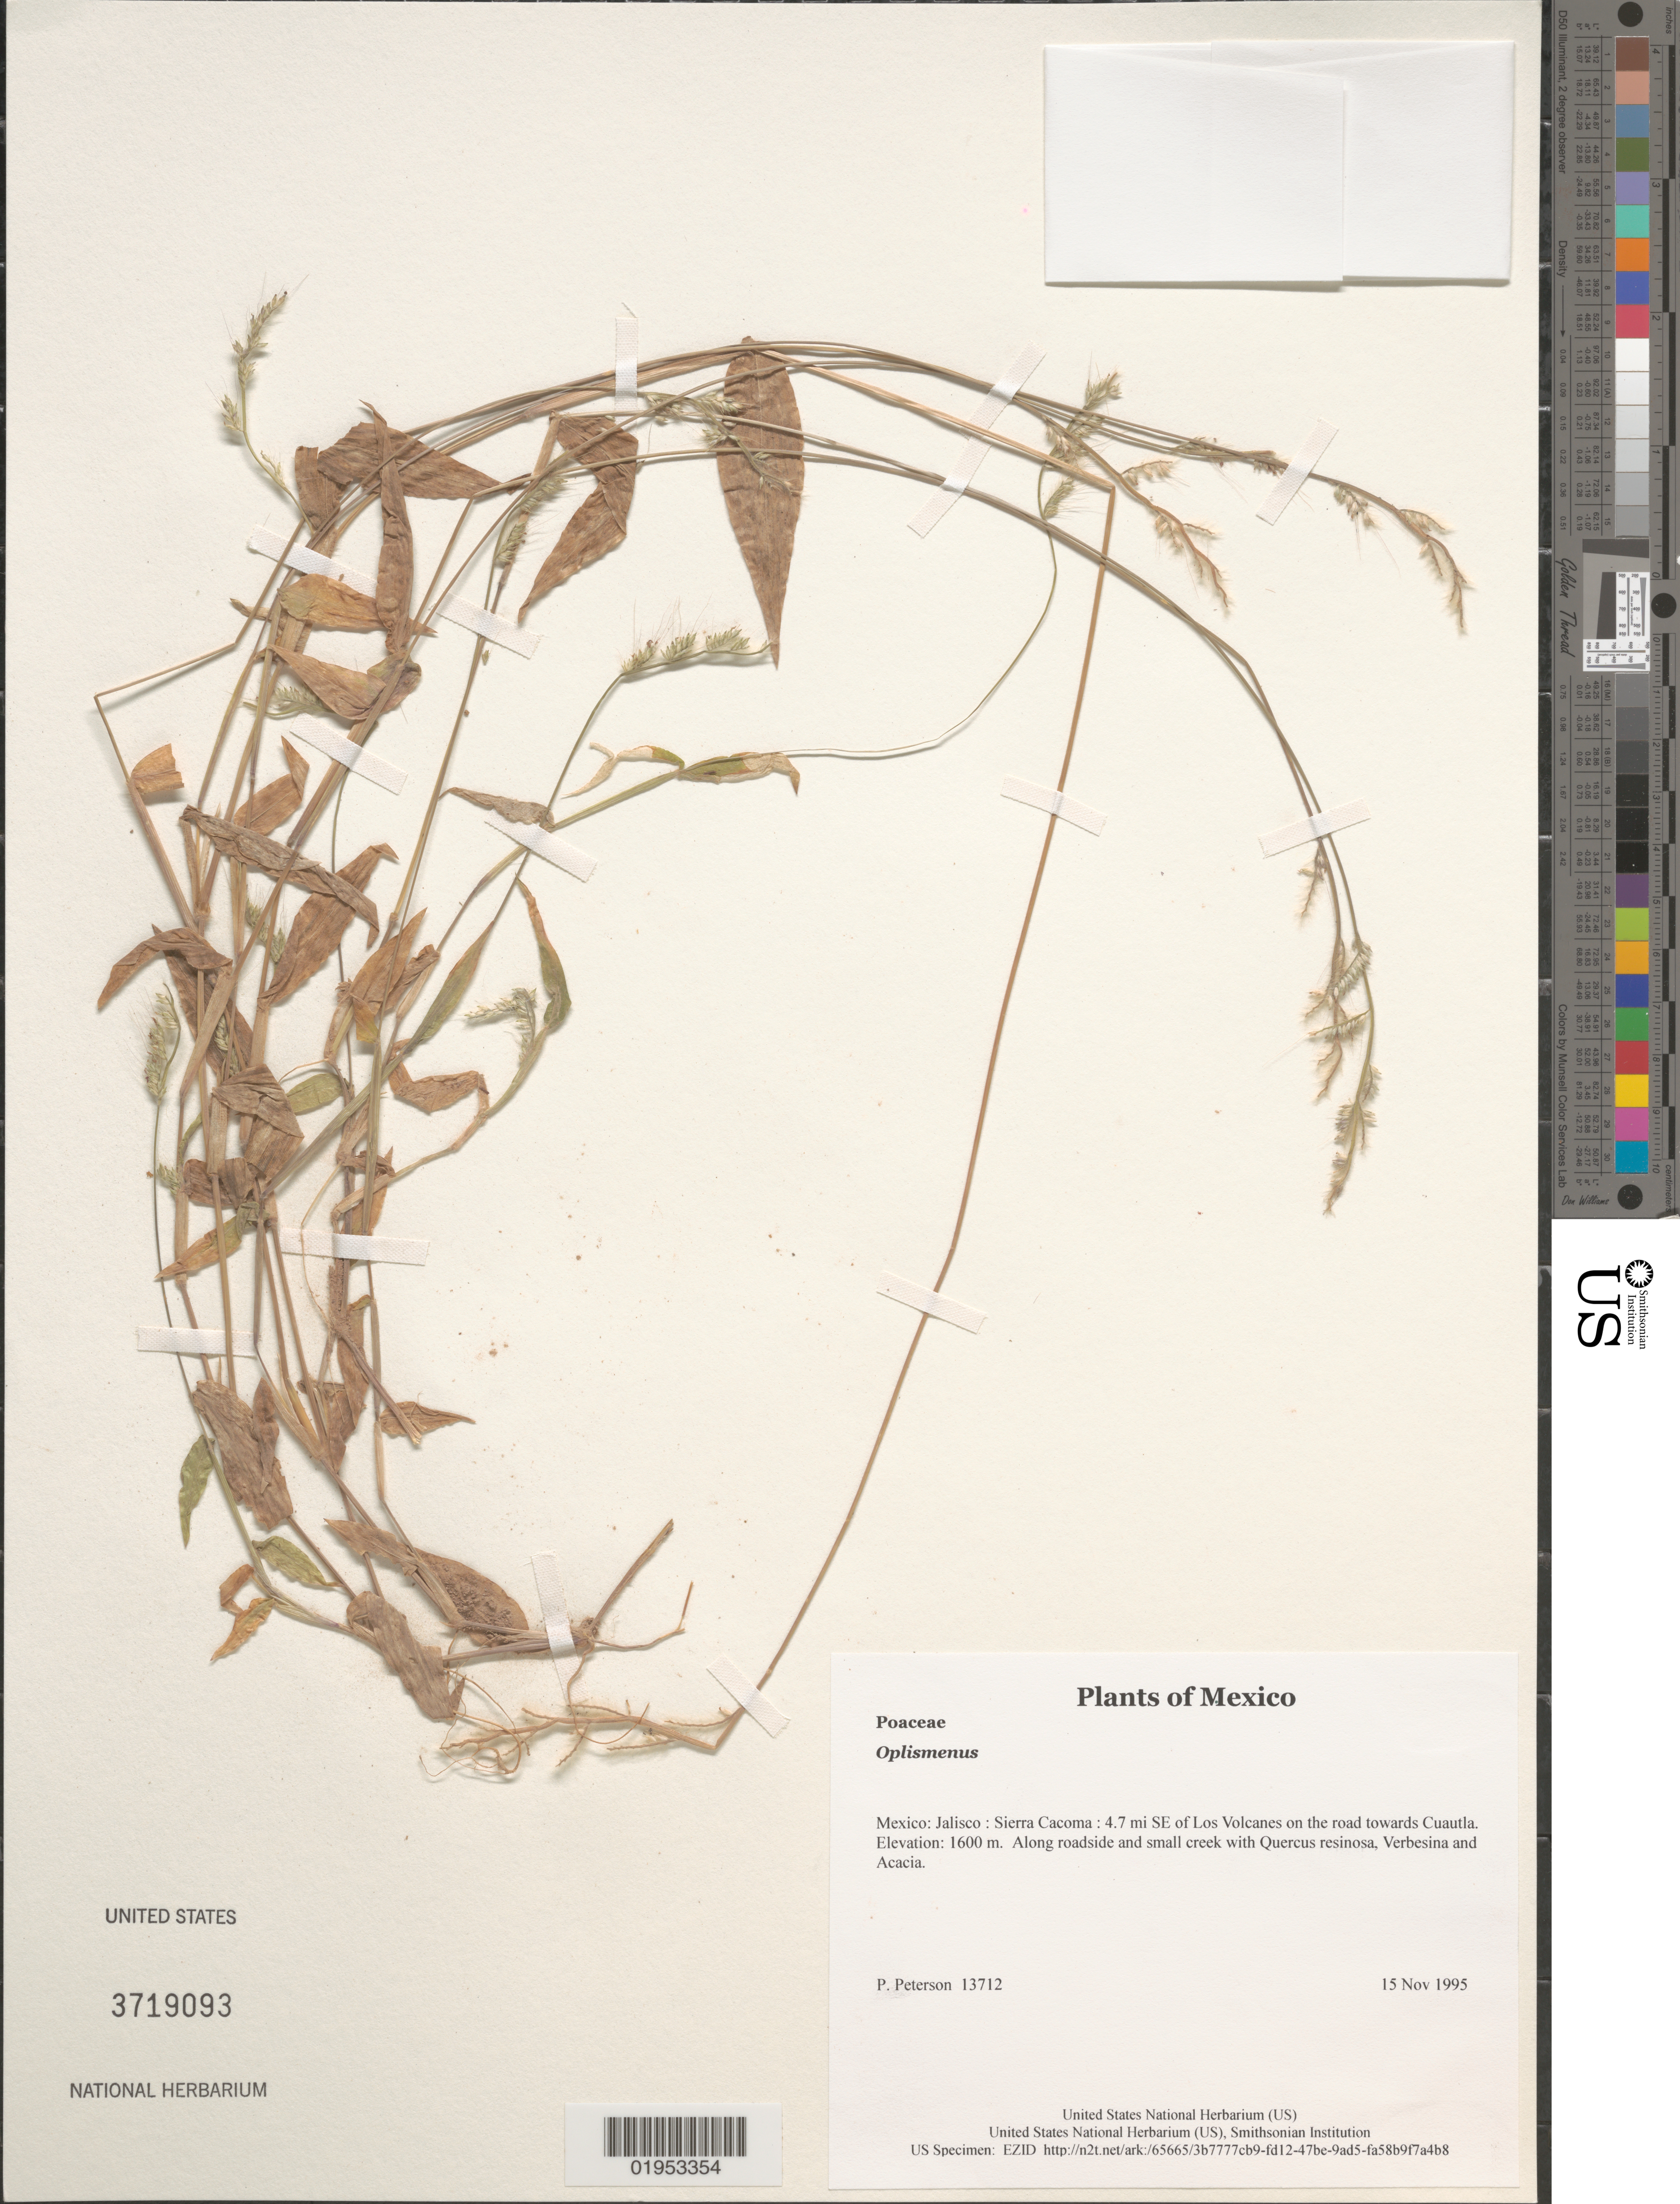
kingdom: Plantae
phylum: Tracheophyta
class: Liliopsida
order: Poales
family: Poaceae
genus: Oplismenus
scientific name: Oplismenus sp.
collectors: P. M. Peterson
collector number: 13712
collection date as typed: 15 Nov 1995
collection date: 1995-11-15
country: Mexico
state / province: Jalisco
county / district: Sierra Cacoma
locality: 4.7 mi SE of Los Volcanes on the road towards Cuautla.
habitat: Along roadside and small creek with Quercus resinosa, Verbesina and Acacia.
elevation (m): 1600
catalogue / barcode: US 3719093